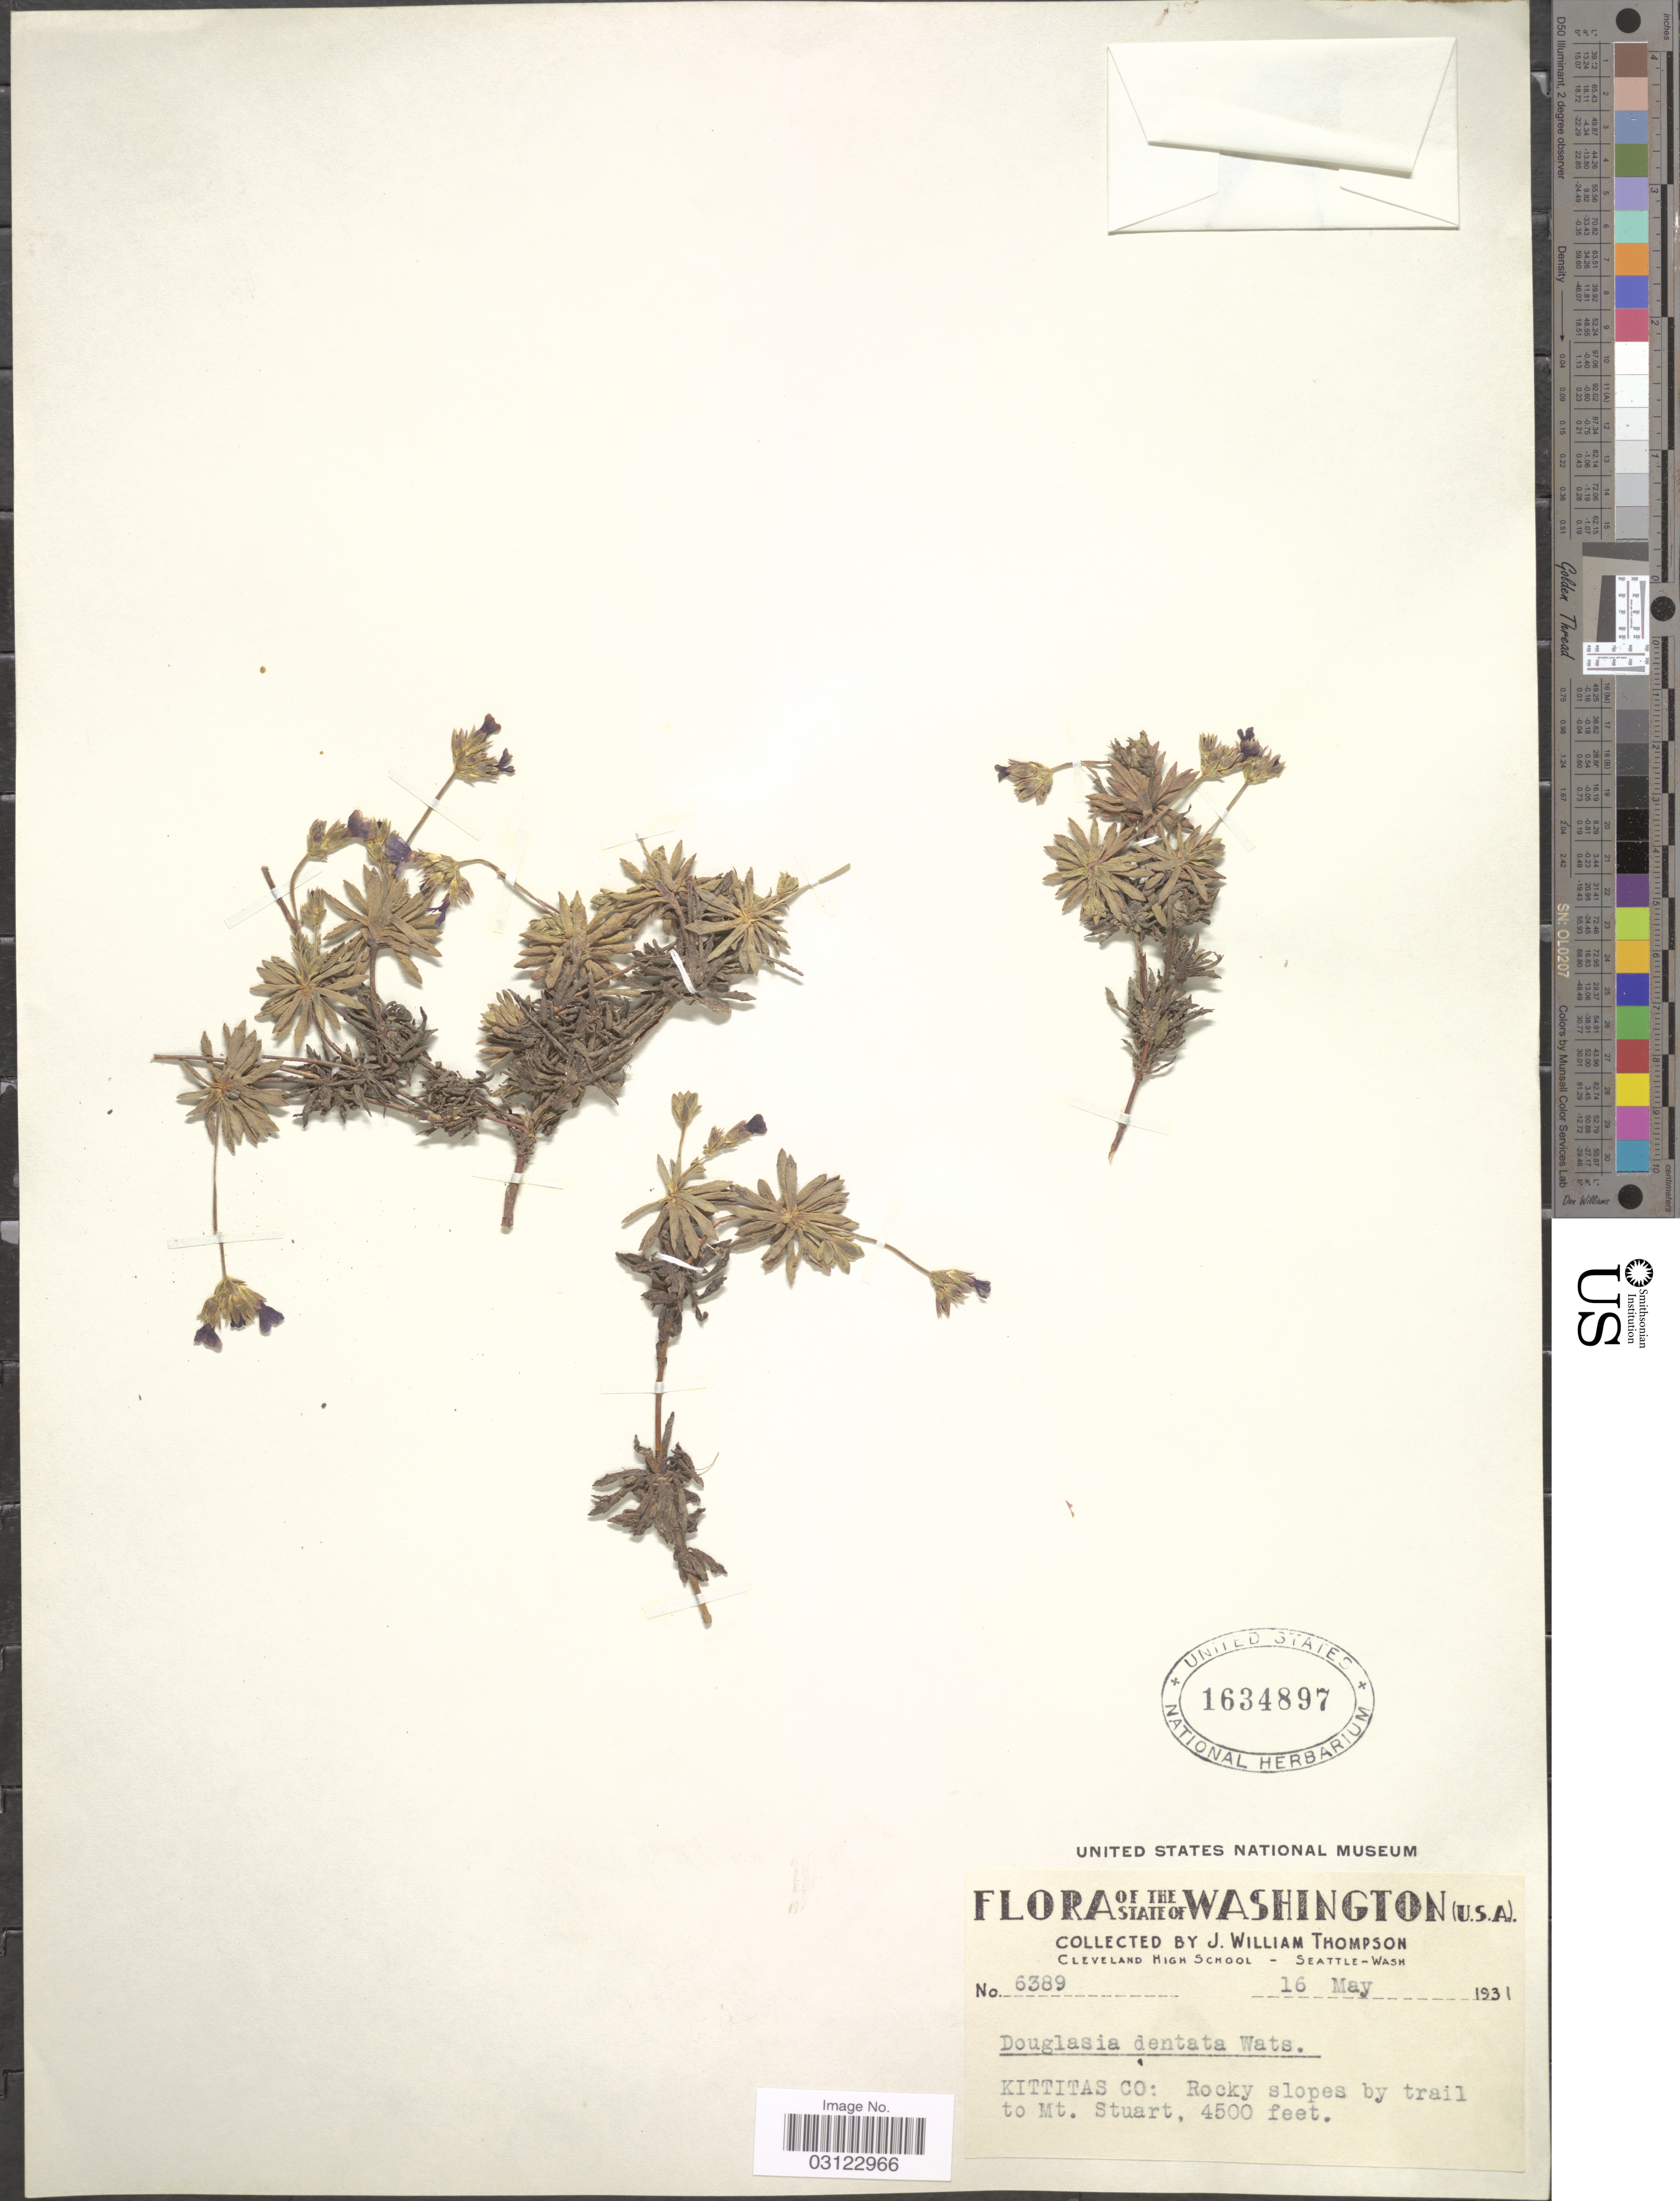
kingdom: Plantae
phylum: Tracheophyta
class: Magnoliopsida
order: Ericales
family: Primulaceae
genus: Douglasia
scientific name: Douglasia dentata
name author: S. Watson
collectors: J. W. Thompson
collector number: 6389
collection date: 1931-05-16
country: United States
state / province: Washington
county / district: Kittitas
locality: Kittitas Co: Rocky slopes by trail to Mt. Stuart.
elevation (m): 1372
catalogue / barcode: US 1634897